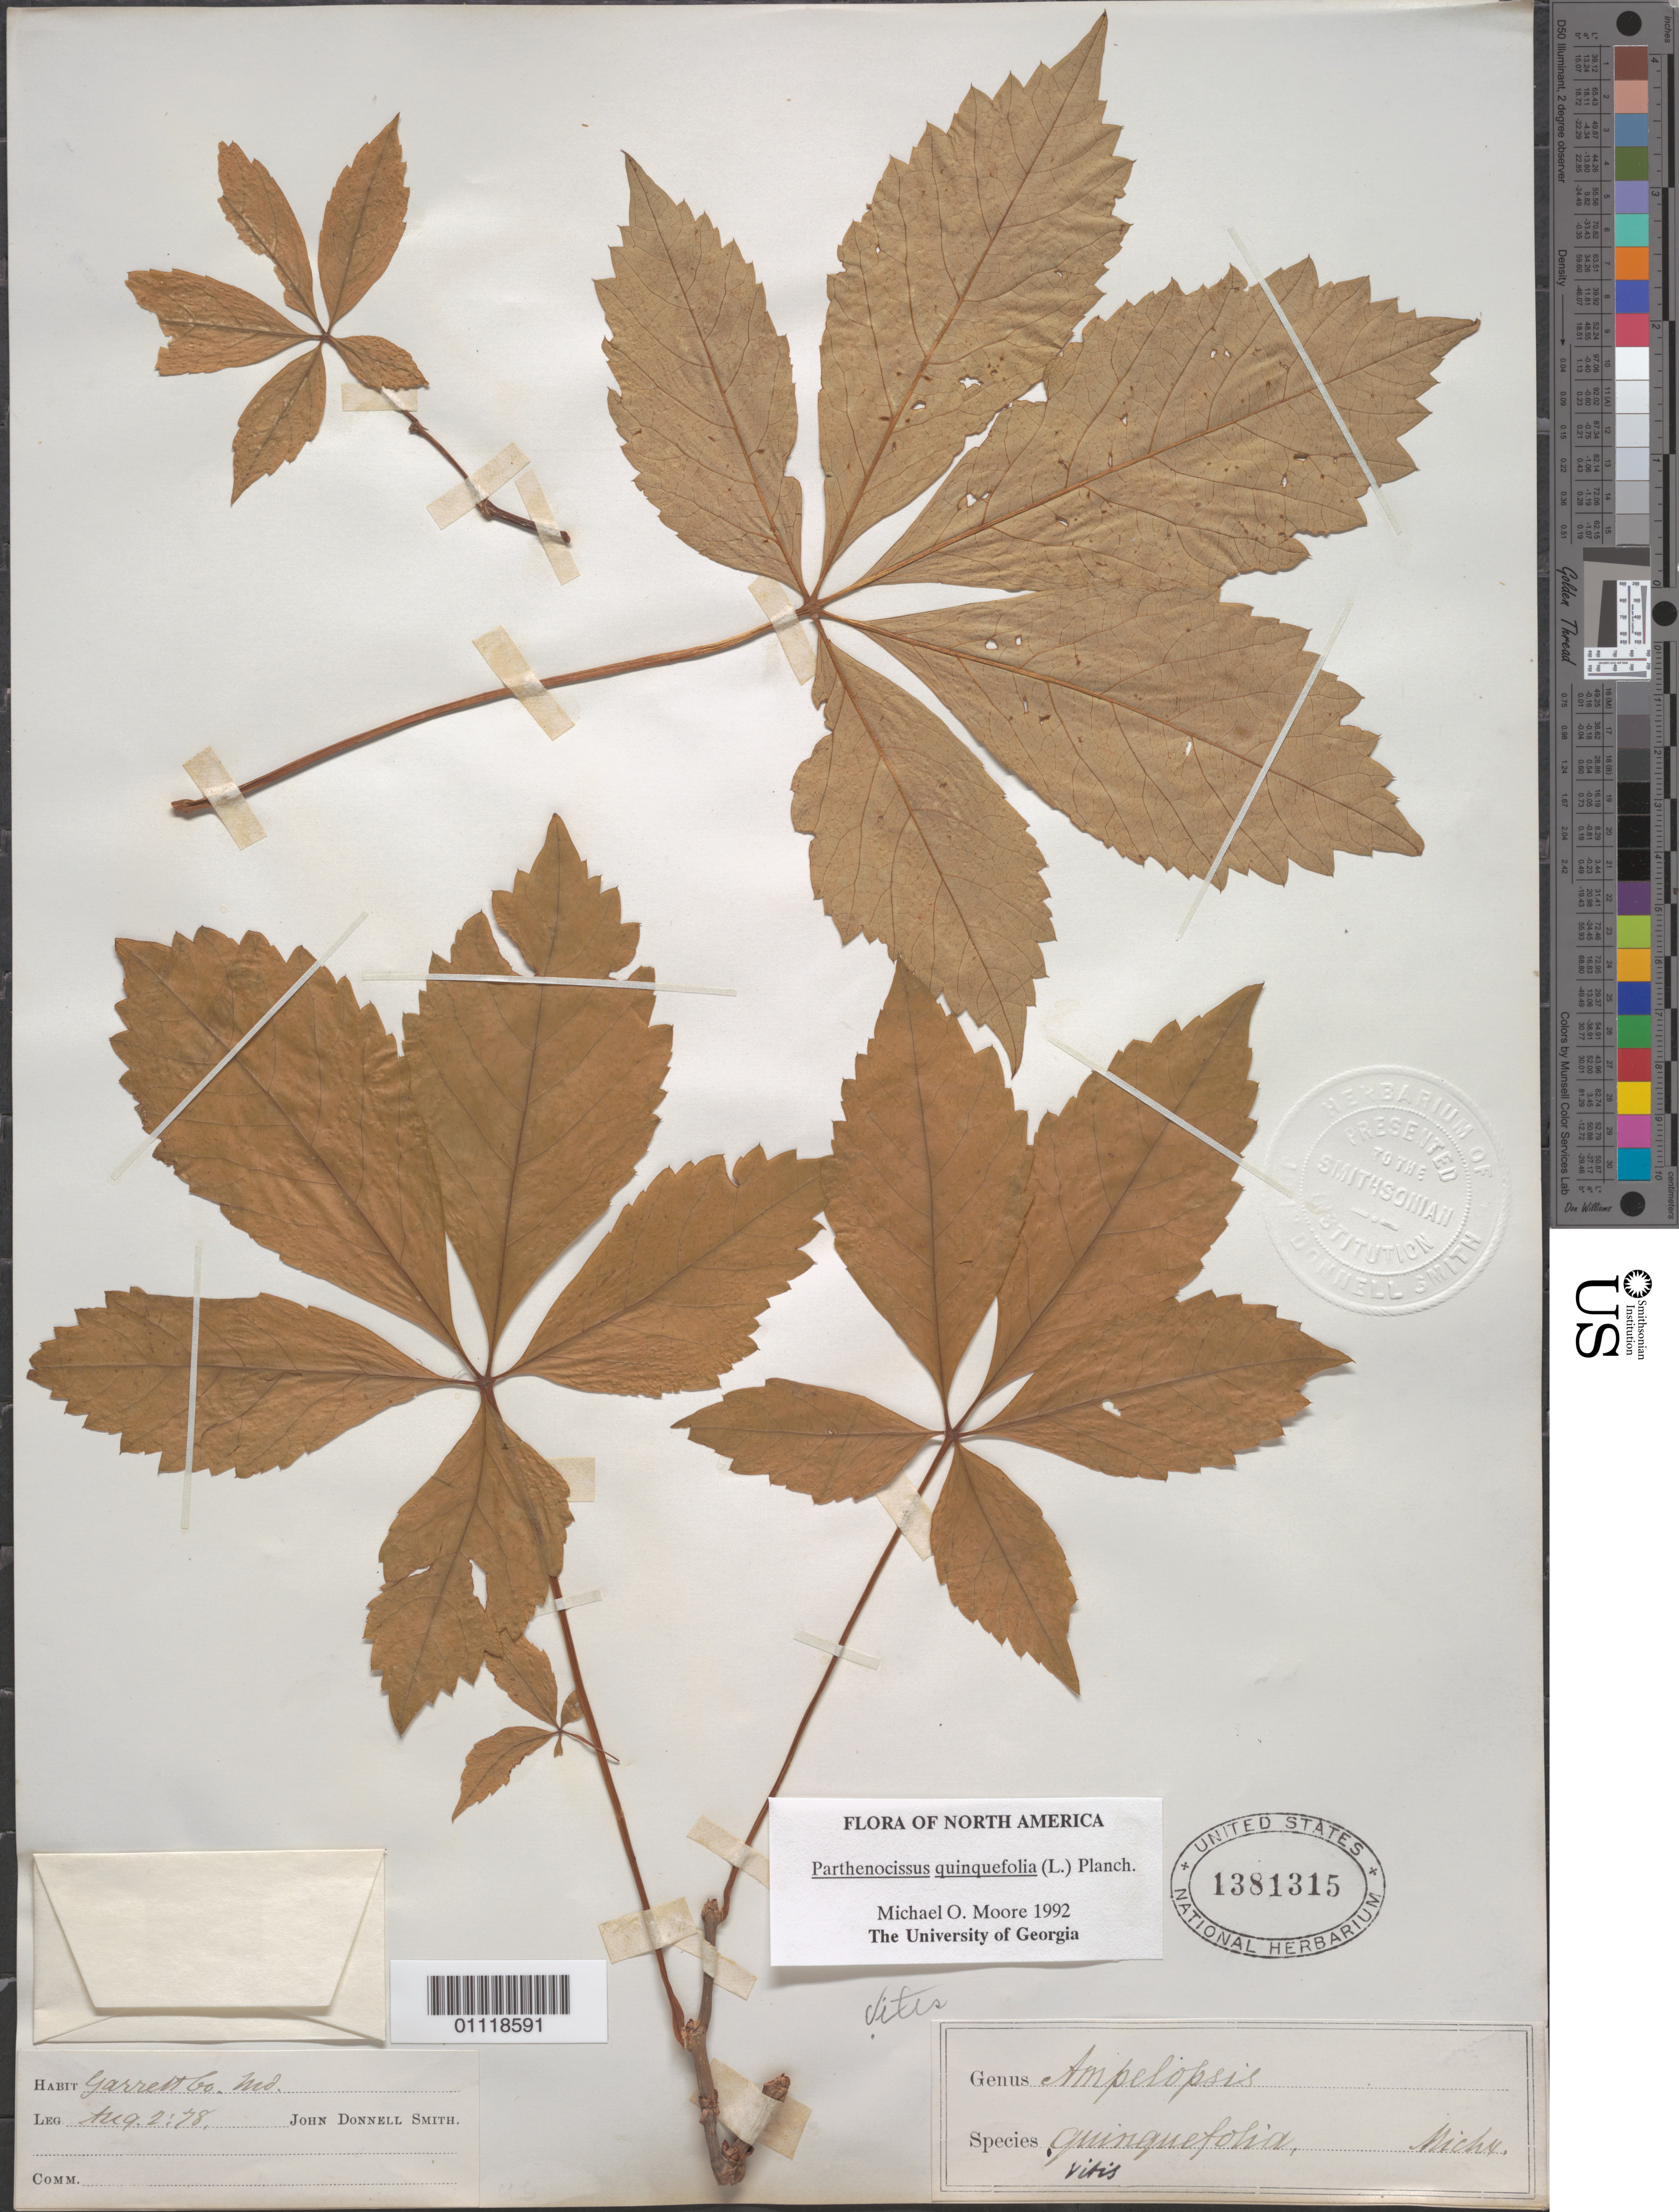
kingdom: Plantae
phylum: Tracheophyta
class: Magnoliopsida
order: Vitales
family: Vitaceae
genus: Parthenocissus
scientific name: Parthenocissus quinquefolia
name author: (L.) Planch.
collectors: ex Herb. John Donnell Smith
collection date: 1878-08-02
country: United States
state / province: Maryland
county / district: Garrett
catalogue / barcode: US 1381315